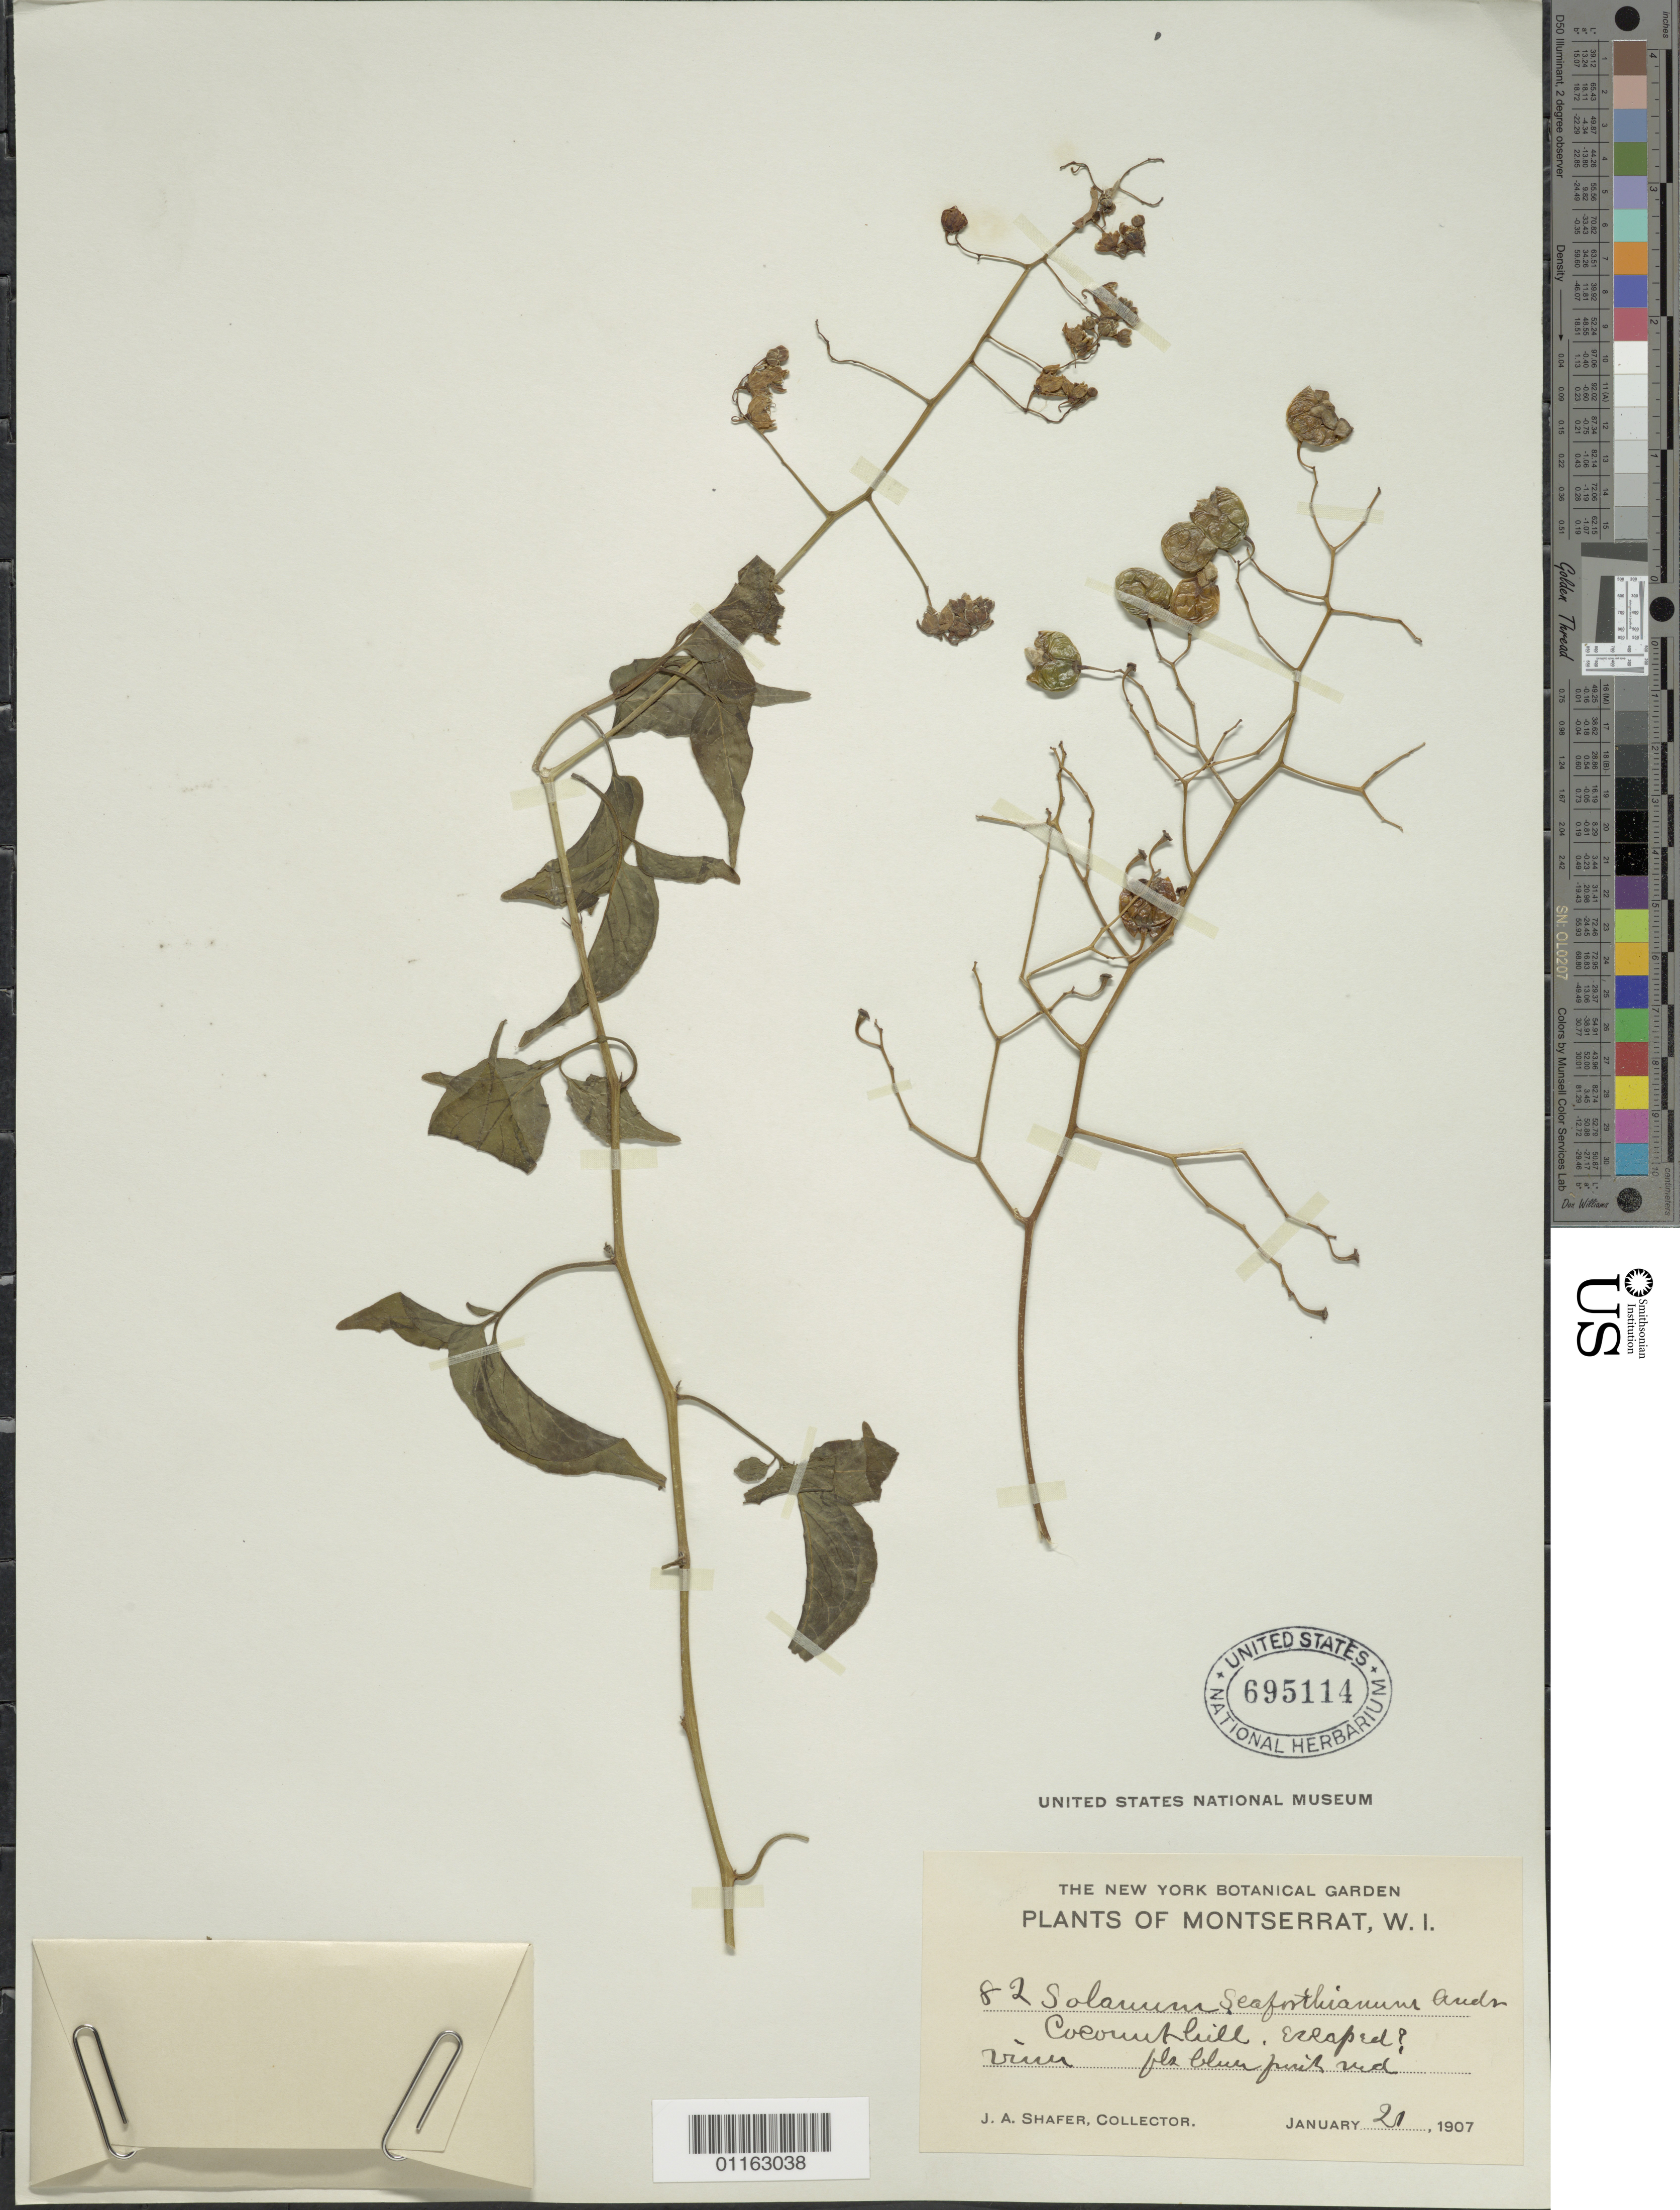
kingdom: Plantae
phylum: Tracheophyta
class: Magnoliopsida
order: Solanales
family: Solanaceae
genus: Solanum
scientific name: Solanum seaforthianum var. seaforthianum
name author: Andrews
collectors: J. A. Shafer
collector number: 82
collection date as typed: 20 Jan 1907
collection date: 1907-01-20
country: Montserrat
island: Montserrat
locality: Coeneh Hill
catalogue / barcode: US 695114